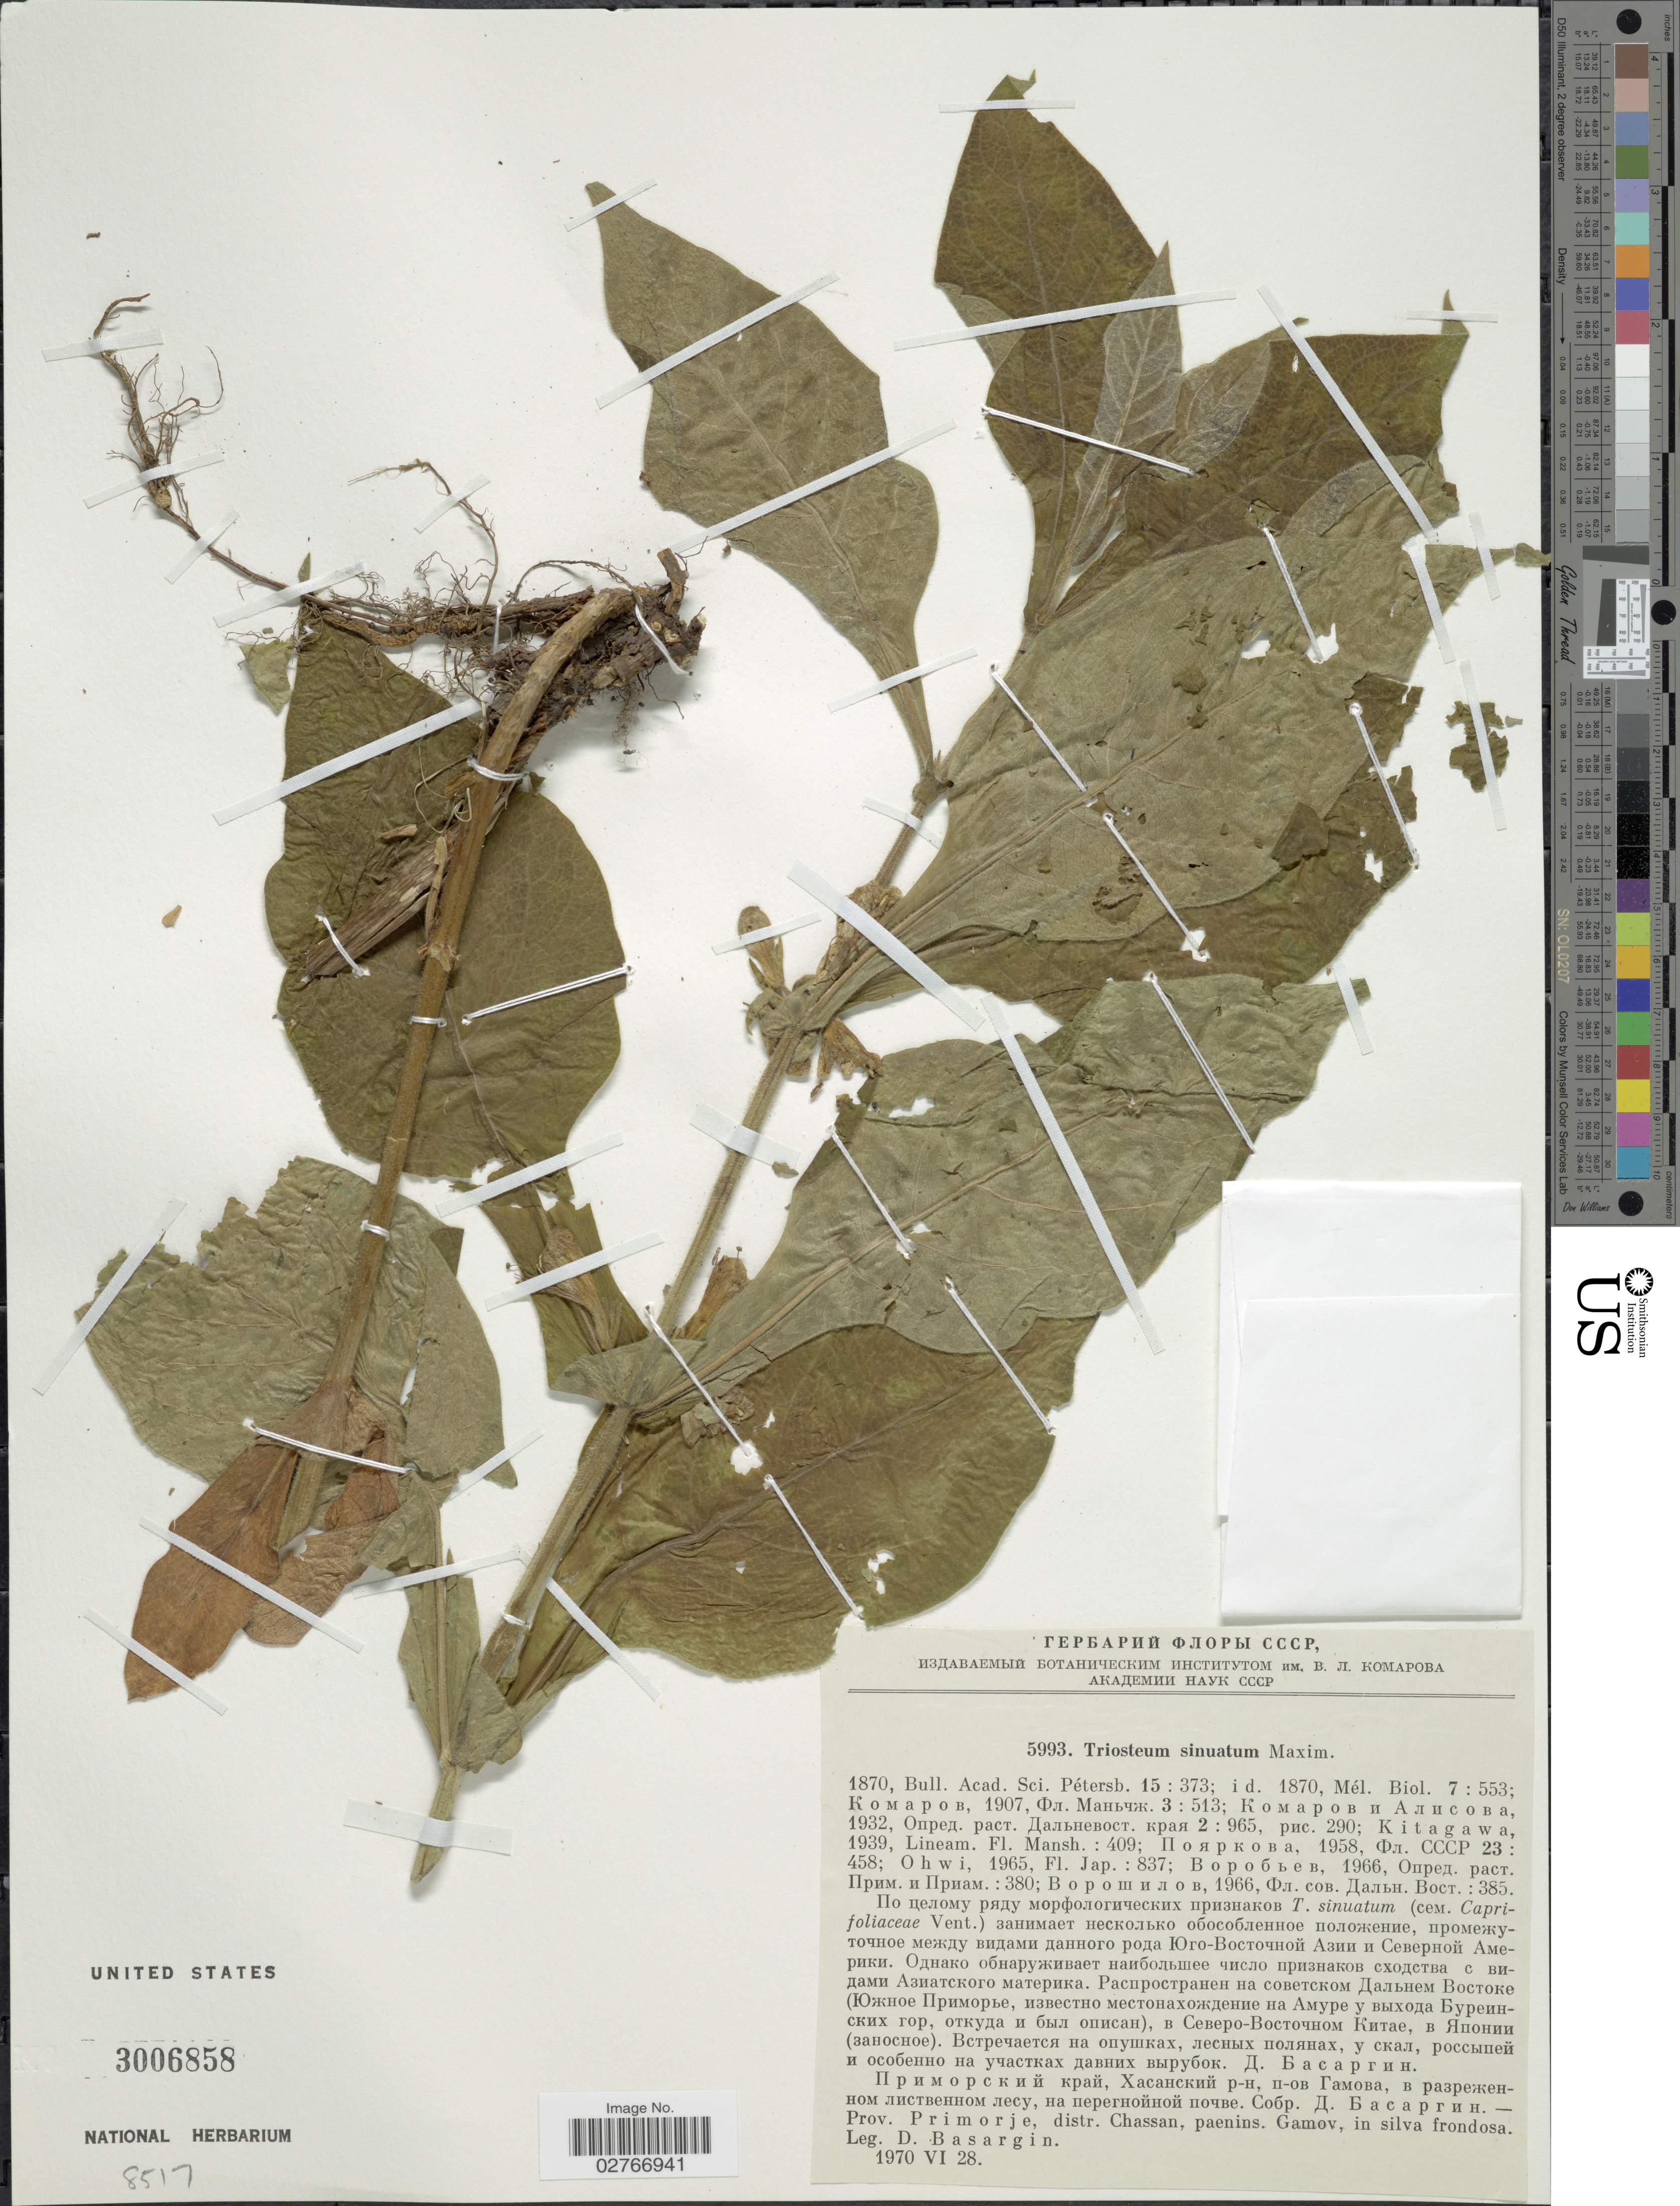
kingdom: Plantae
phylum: Tracheophyta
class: Magnoliopsida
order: Dipsacales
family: Caprifoliaceae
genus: Triosteum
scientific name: Triosteum sinuatum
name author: Maxim.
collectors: D. Basargin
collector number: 5993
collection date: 1970-06-28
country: Russian Federation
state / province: Primorsky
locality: Prov. Primorje, distr. Chassan, paenins. Gamov, in silva frondosa.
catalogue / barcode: US 3006858